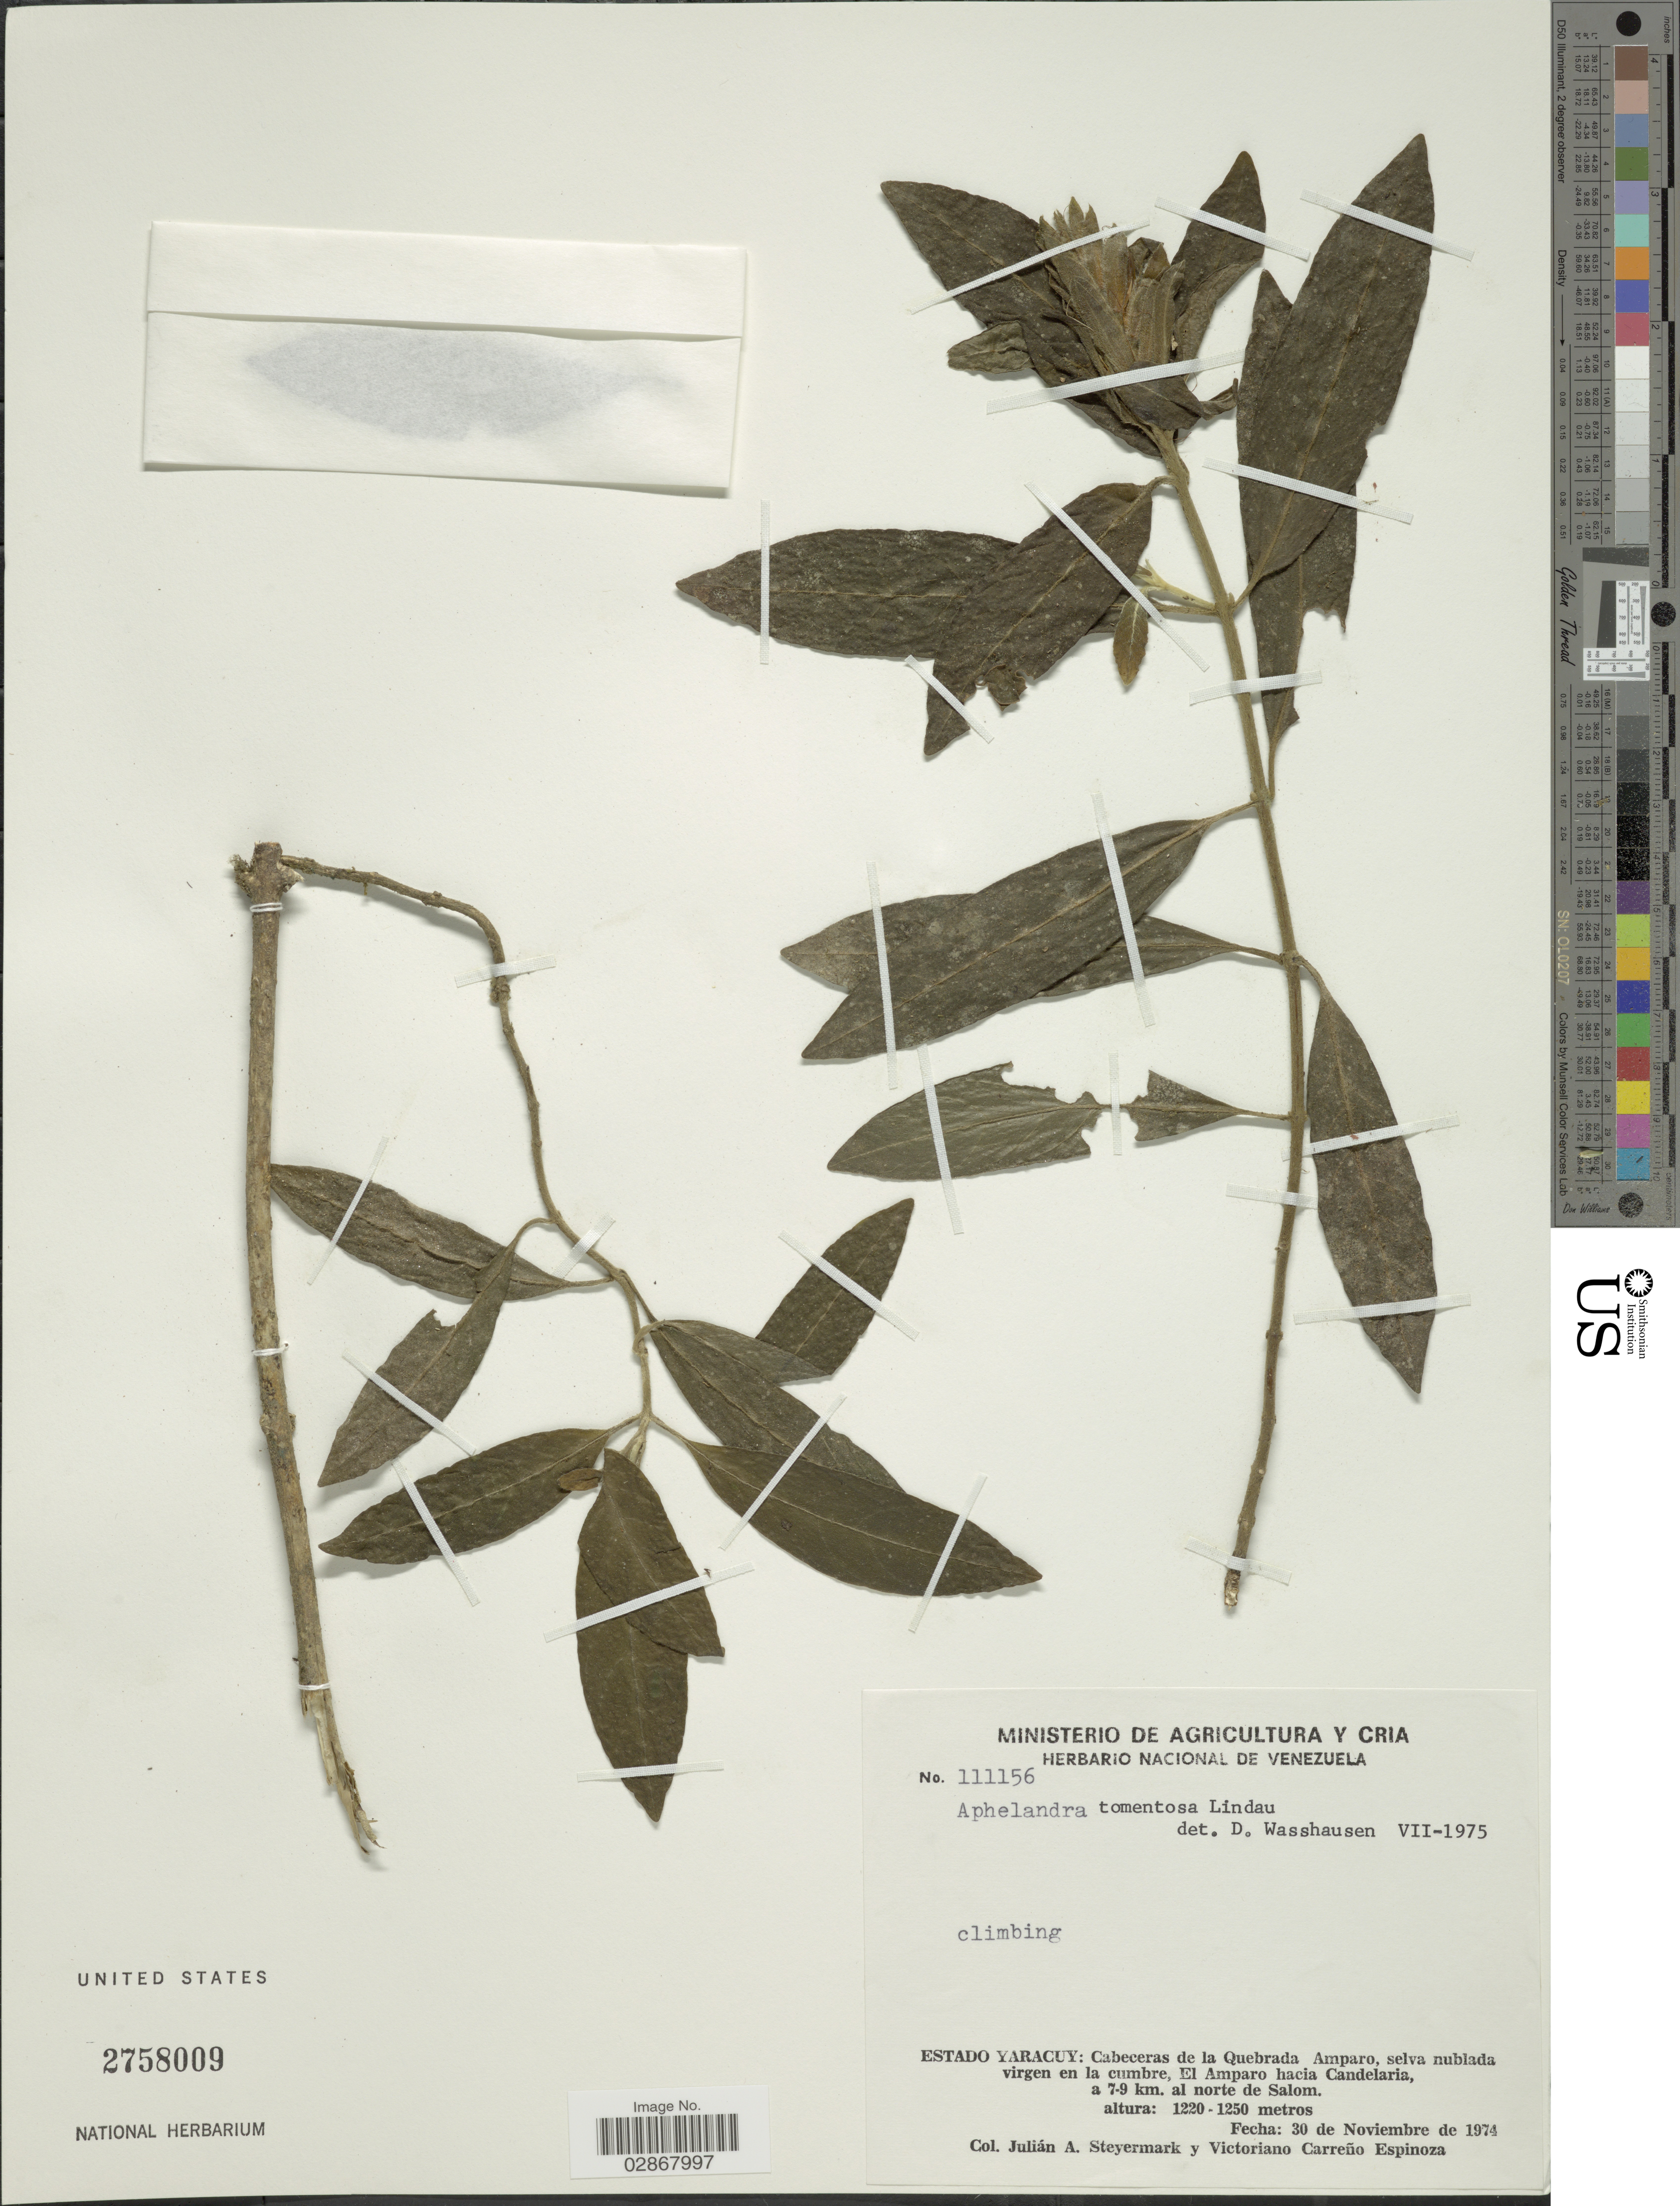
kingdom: Plantae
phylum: Tracheophyta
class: Magnoliopsida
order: Lamiales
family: Acanthaceae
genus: Aphelandra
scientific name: Aphelandra tomentosa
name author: Lindau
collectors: J. Steyermark & V. Carreño E.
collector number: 111156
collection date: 1974-11-30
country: Venezuela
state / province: Yaracuy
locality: Cabeceras de la Quebrada Amparo, selva nublada virgen en la cumbre, El Amparo hacia Candelaria, a 7-9 km al norte de Salom.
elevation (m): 1220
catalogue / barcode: US 2758009